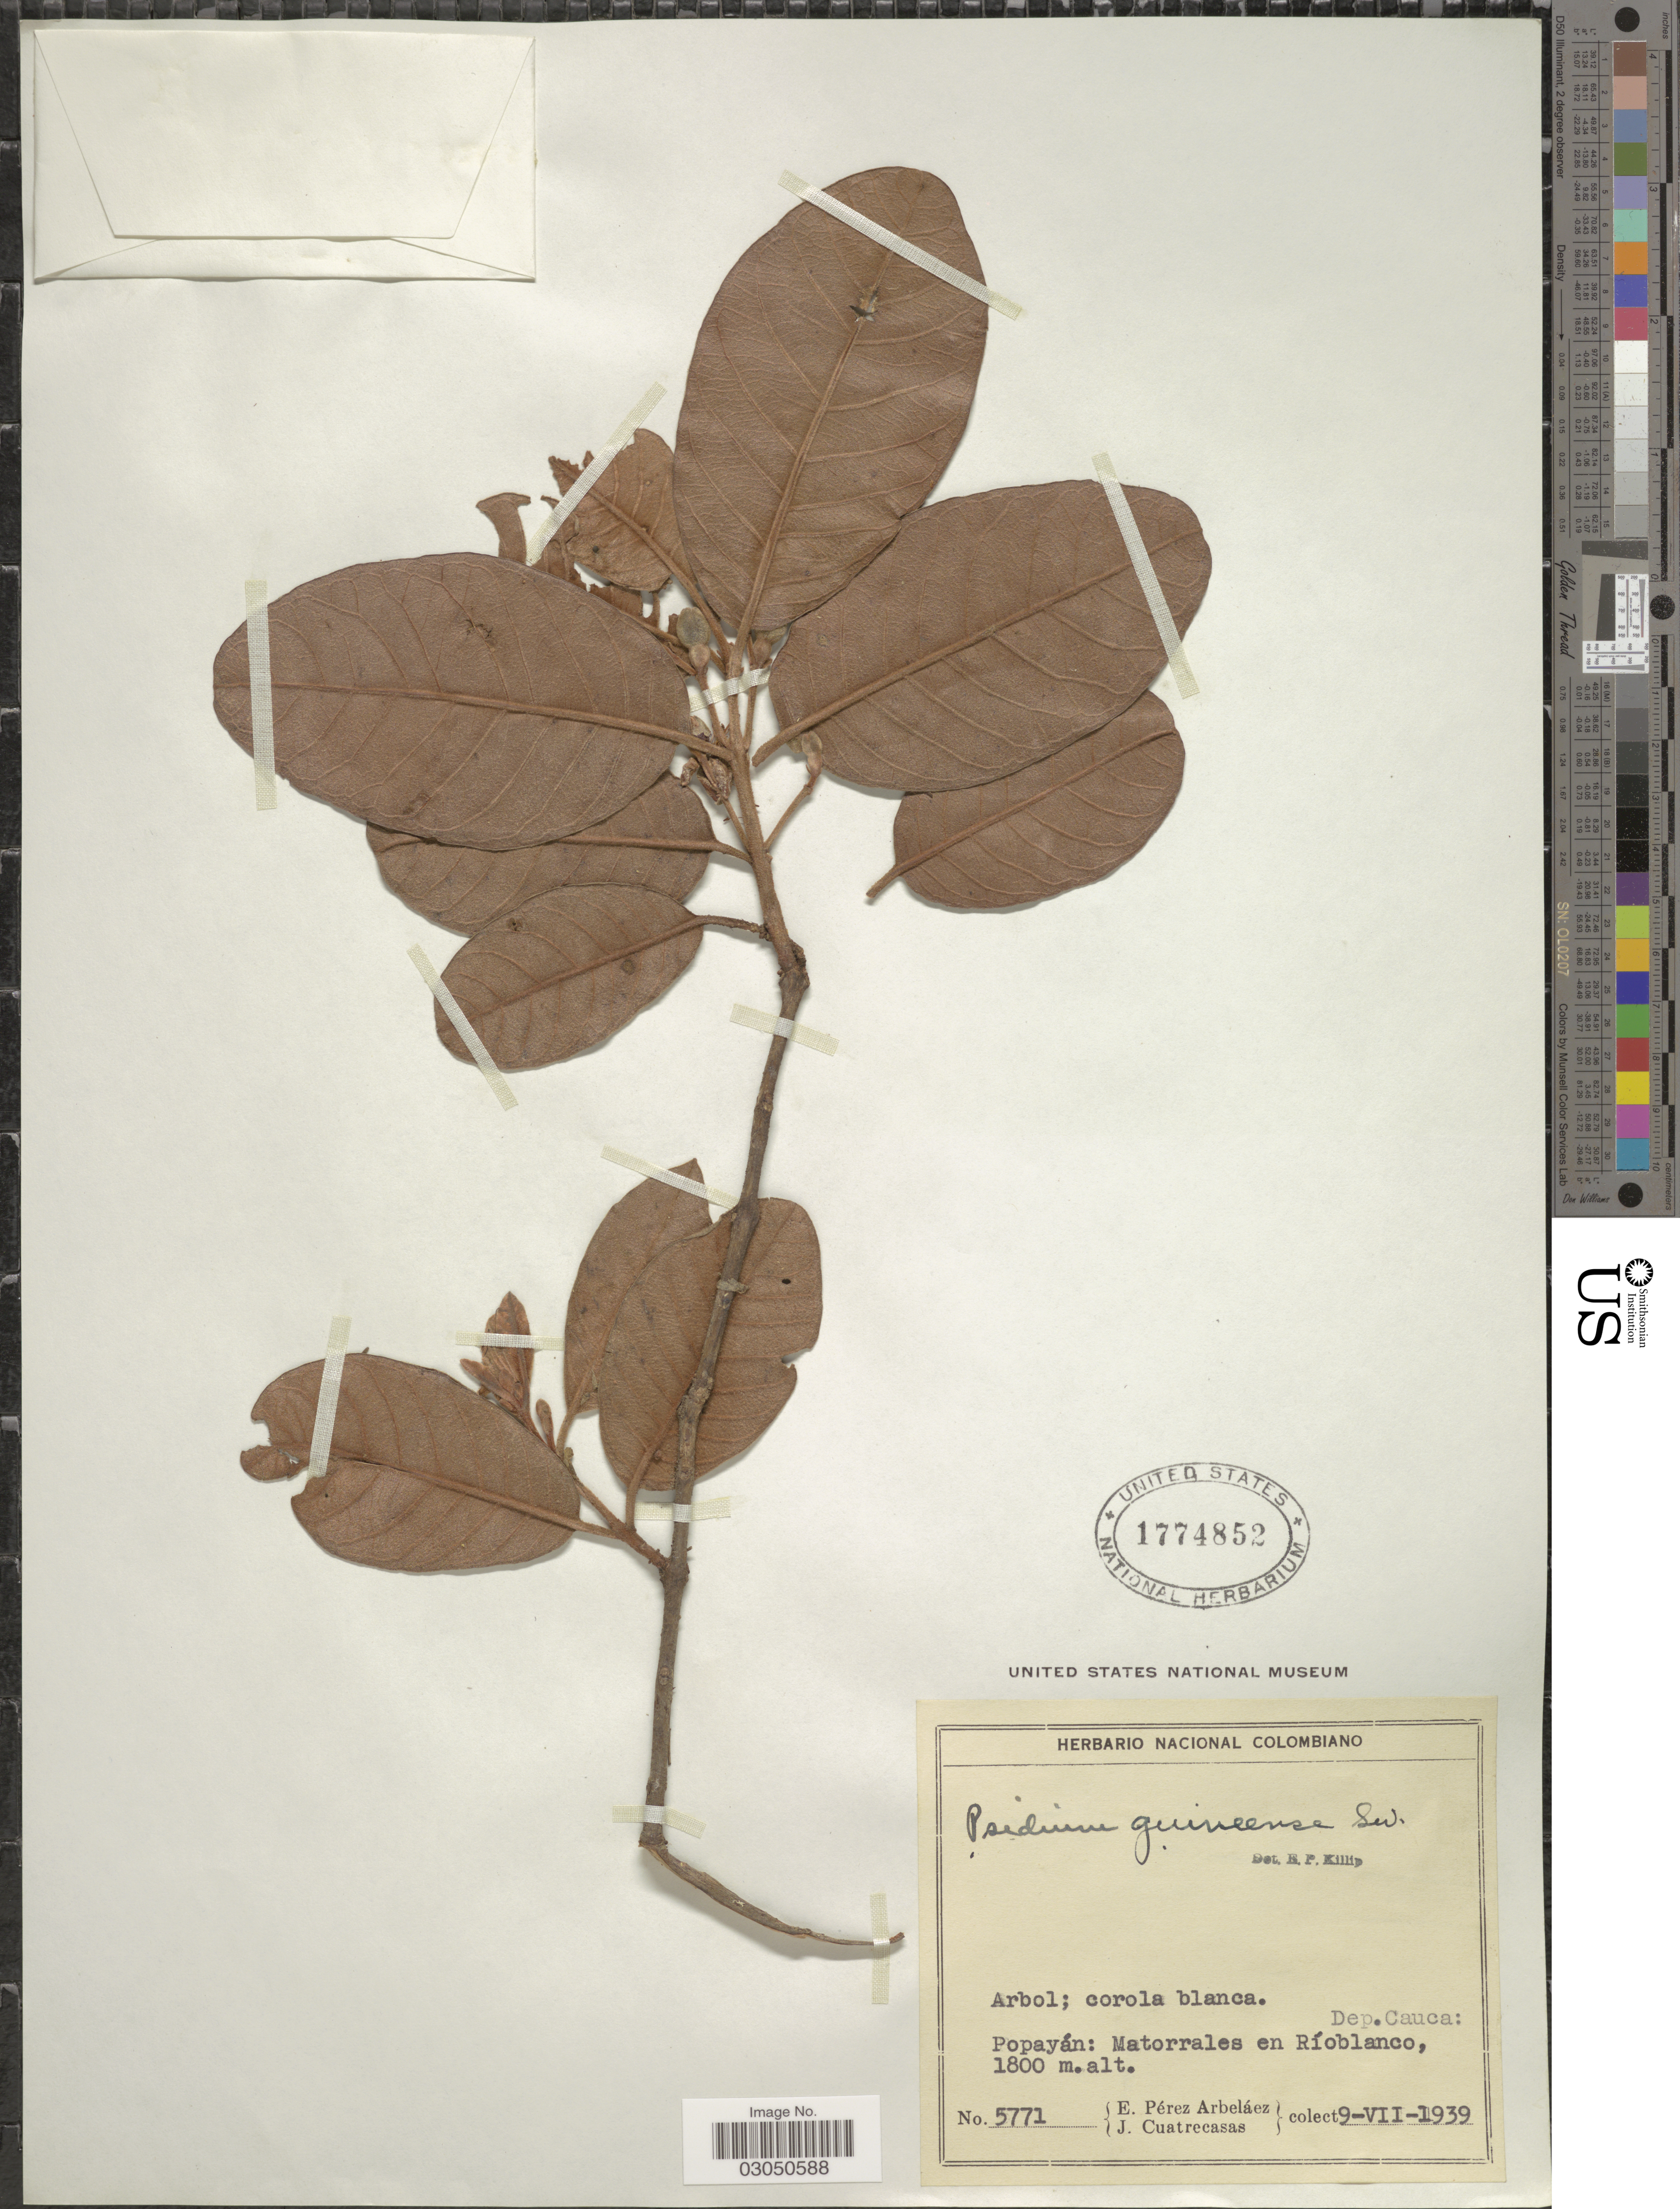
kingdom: Plantae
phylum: Tracheophyta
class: Magnoliopsida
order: Myrtales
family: Myrtaceae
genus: Psidium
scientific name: Psidium guineense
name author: Sw.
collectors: E. Pérez Arbeláez & J. Cuatrecasas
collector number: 5771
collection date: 1939-07-09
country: Colombia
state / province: Cauca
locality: Dep. Cauca: Popayán: Matorrales en Ríoblanco.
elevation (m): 1800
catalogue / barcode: US 1774852